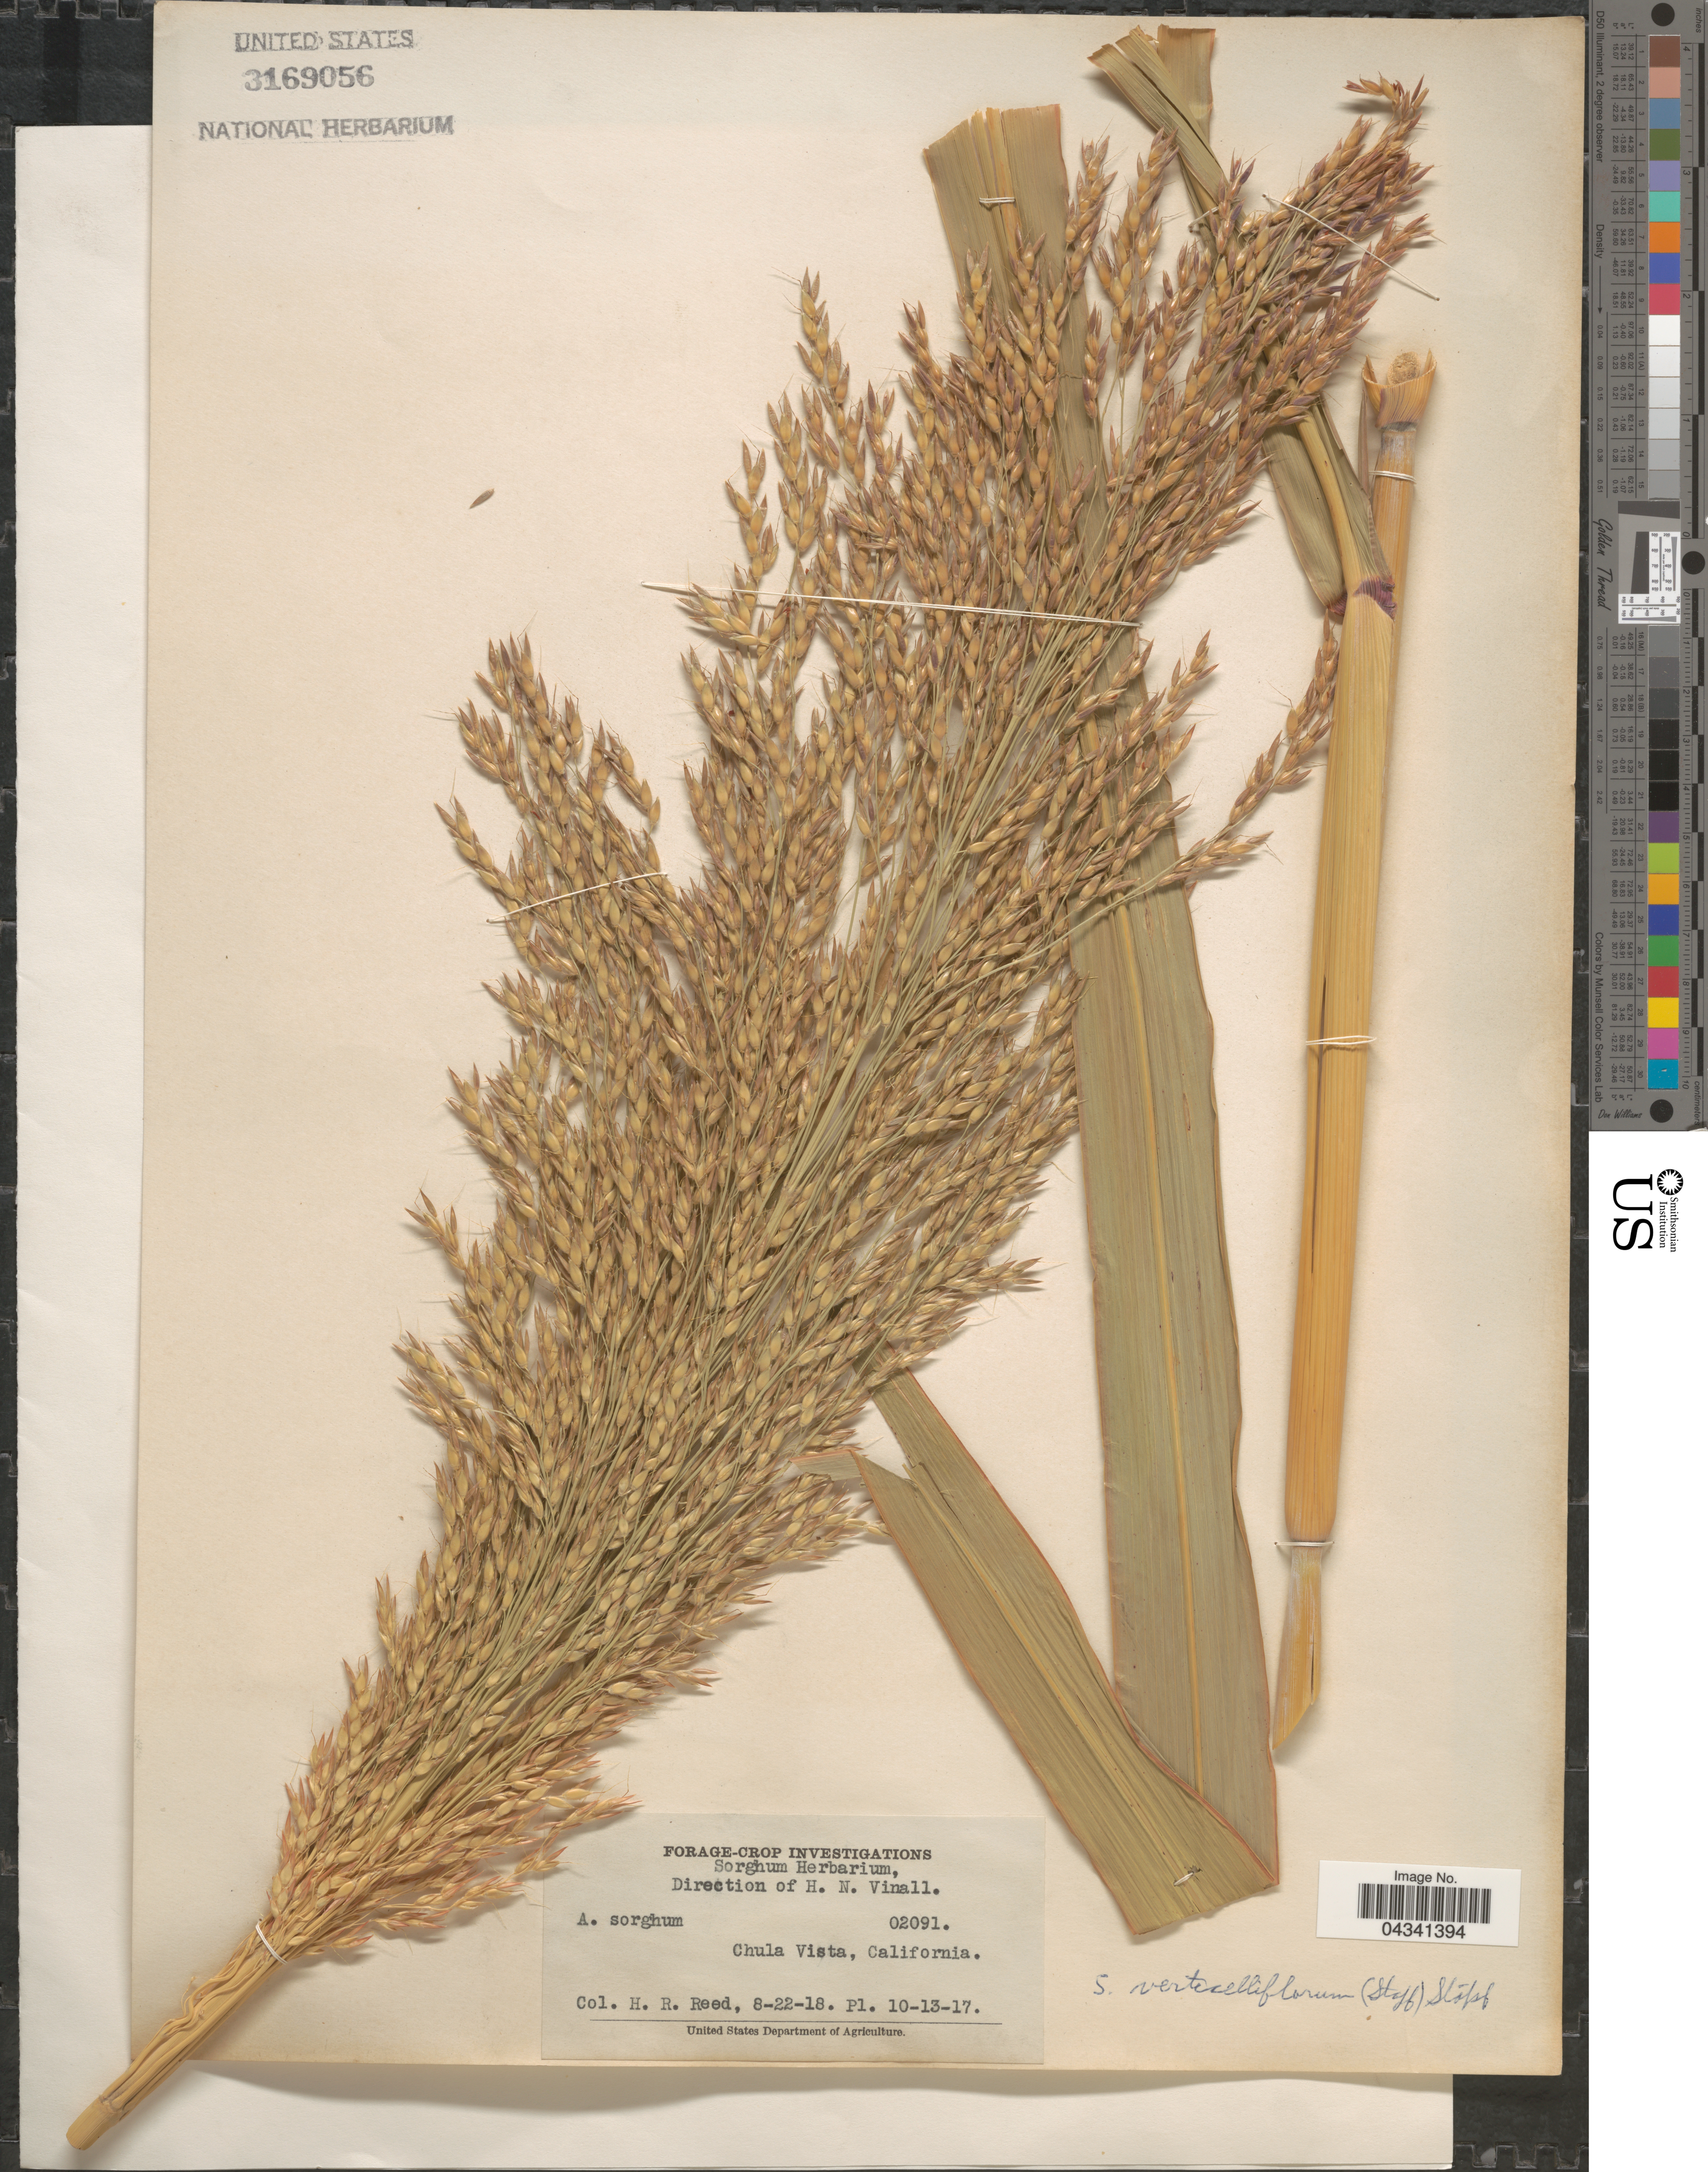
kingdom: Plantae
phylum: Tracheophyta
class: Liliopsida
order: Poales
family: Poaceae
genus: Sorghum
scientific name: Sorghum arundinaceum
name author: (Desv.) Stapf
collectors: H. Reed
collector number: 02091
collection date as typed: Transcribed d/m/y: 13/10/17 to 22/8/18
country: United States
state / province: California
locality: Chula Vista.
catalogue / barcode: US 3169056